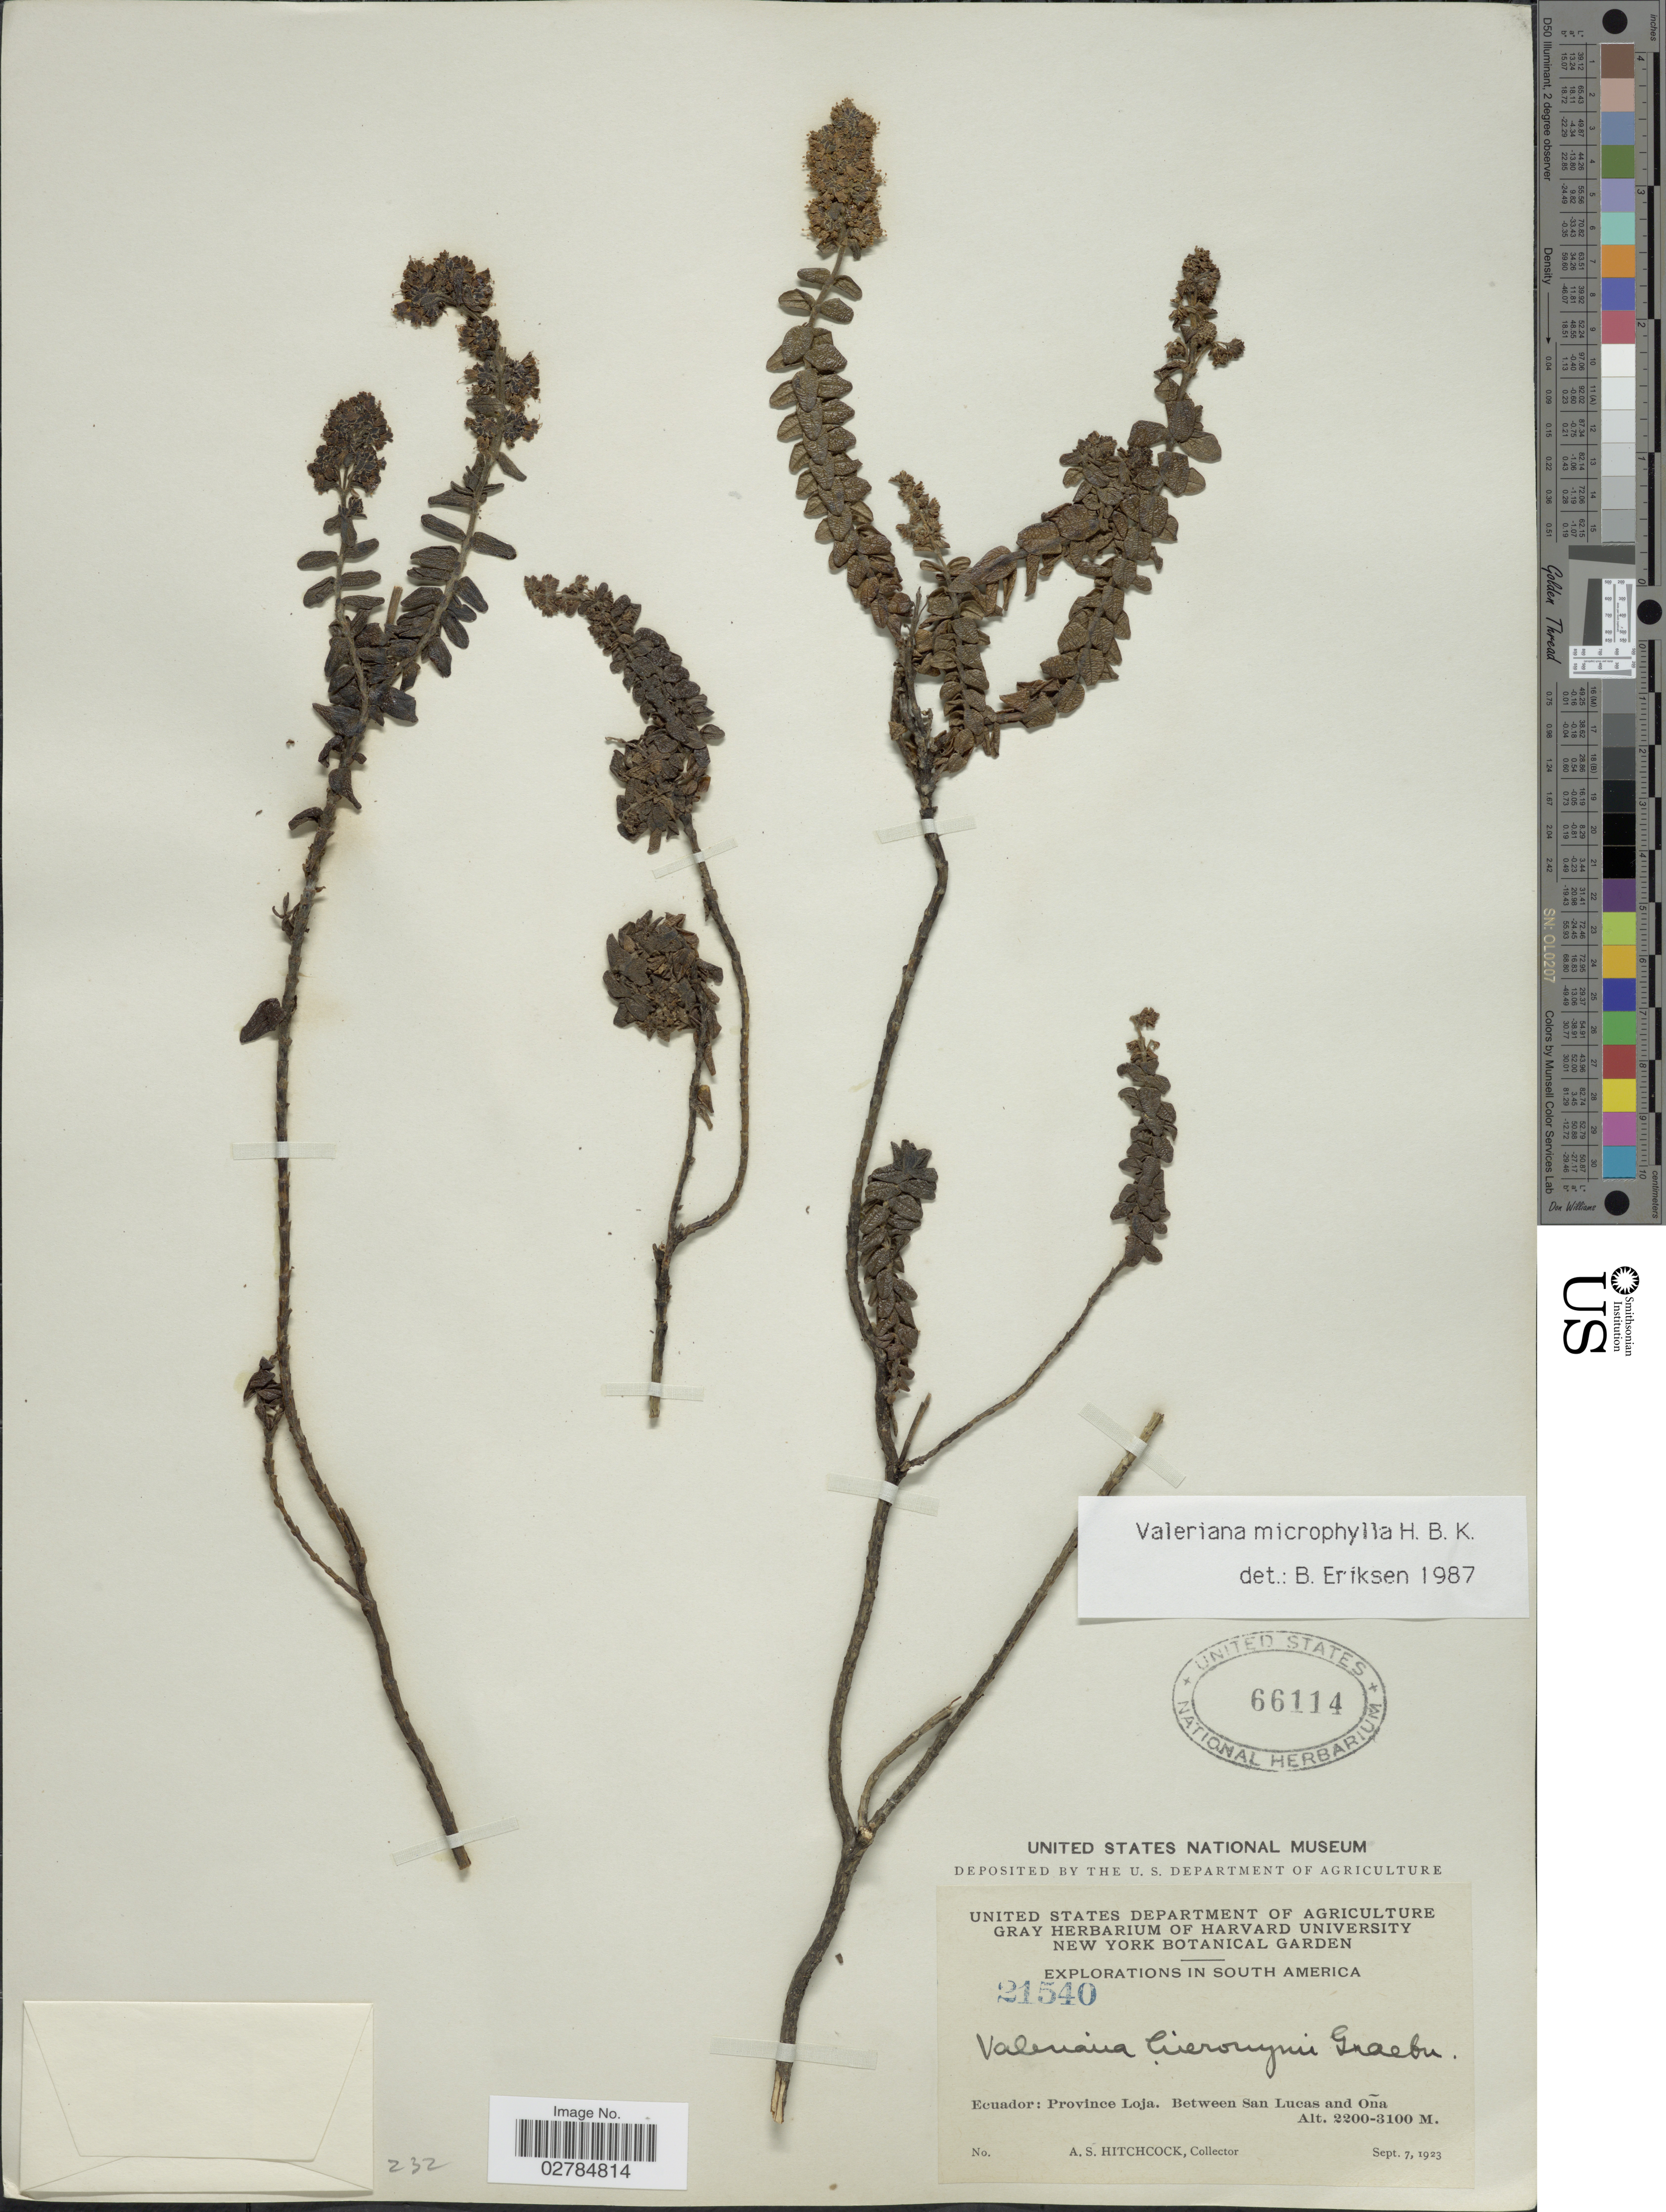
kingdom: Plantae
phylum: Tracheophyta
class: Magnoliopsida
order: Dipsacales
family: Caprifoliaceae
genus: Valeriana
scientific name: Valeriana microphylla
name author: Kunth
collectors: A. S. Hitchcock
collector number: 21540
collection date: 1923-09-07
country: Ecuador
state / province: Loja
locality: Between San Lucas and Oña.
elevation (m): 2200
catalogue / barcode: US 66114